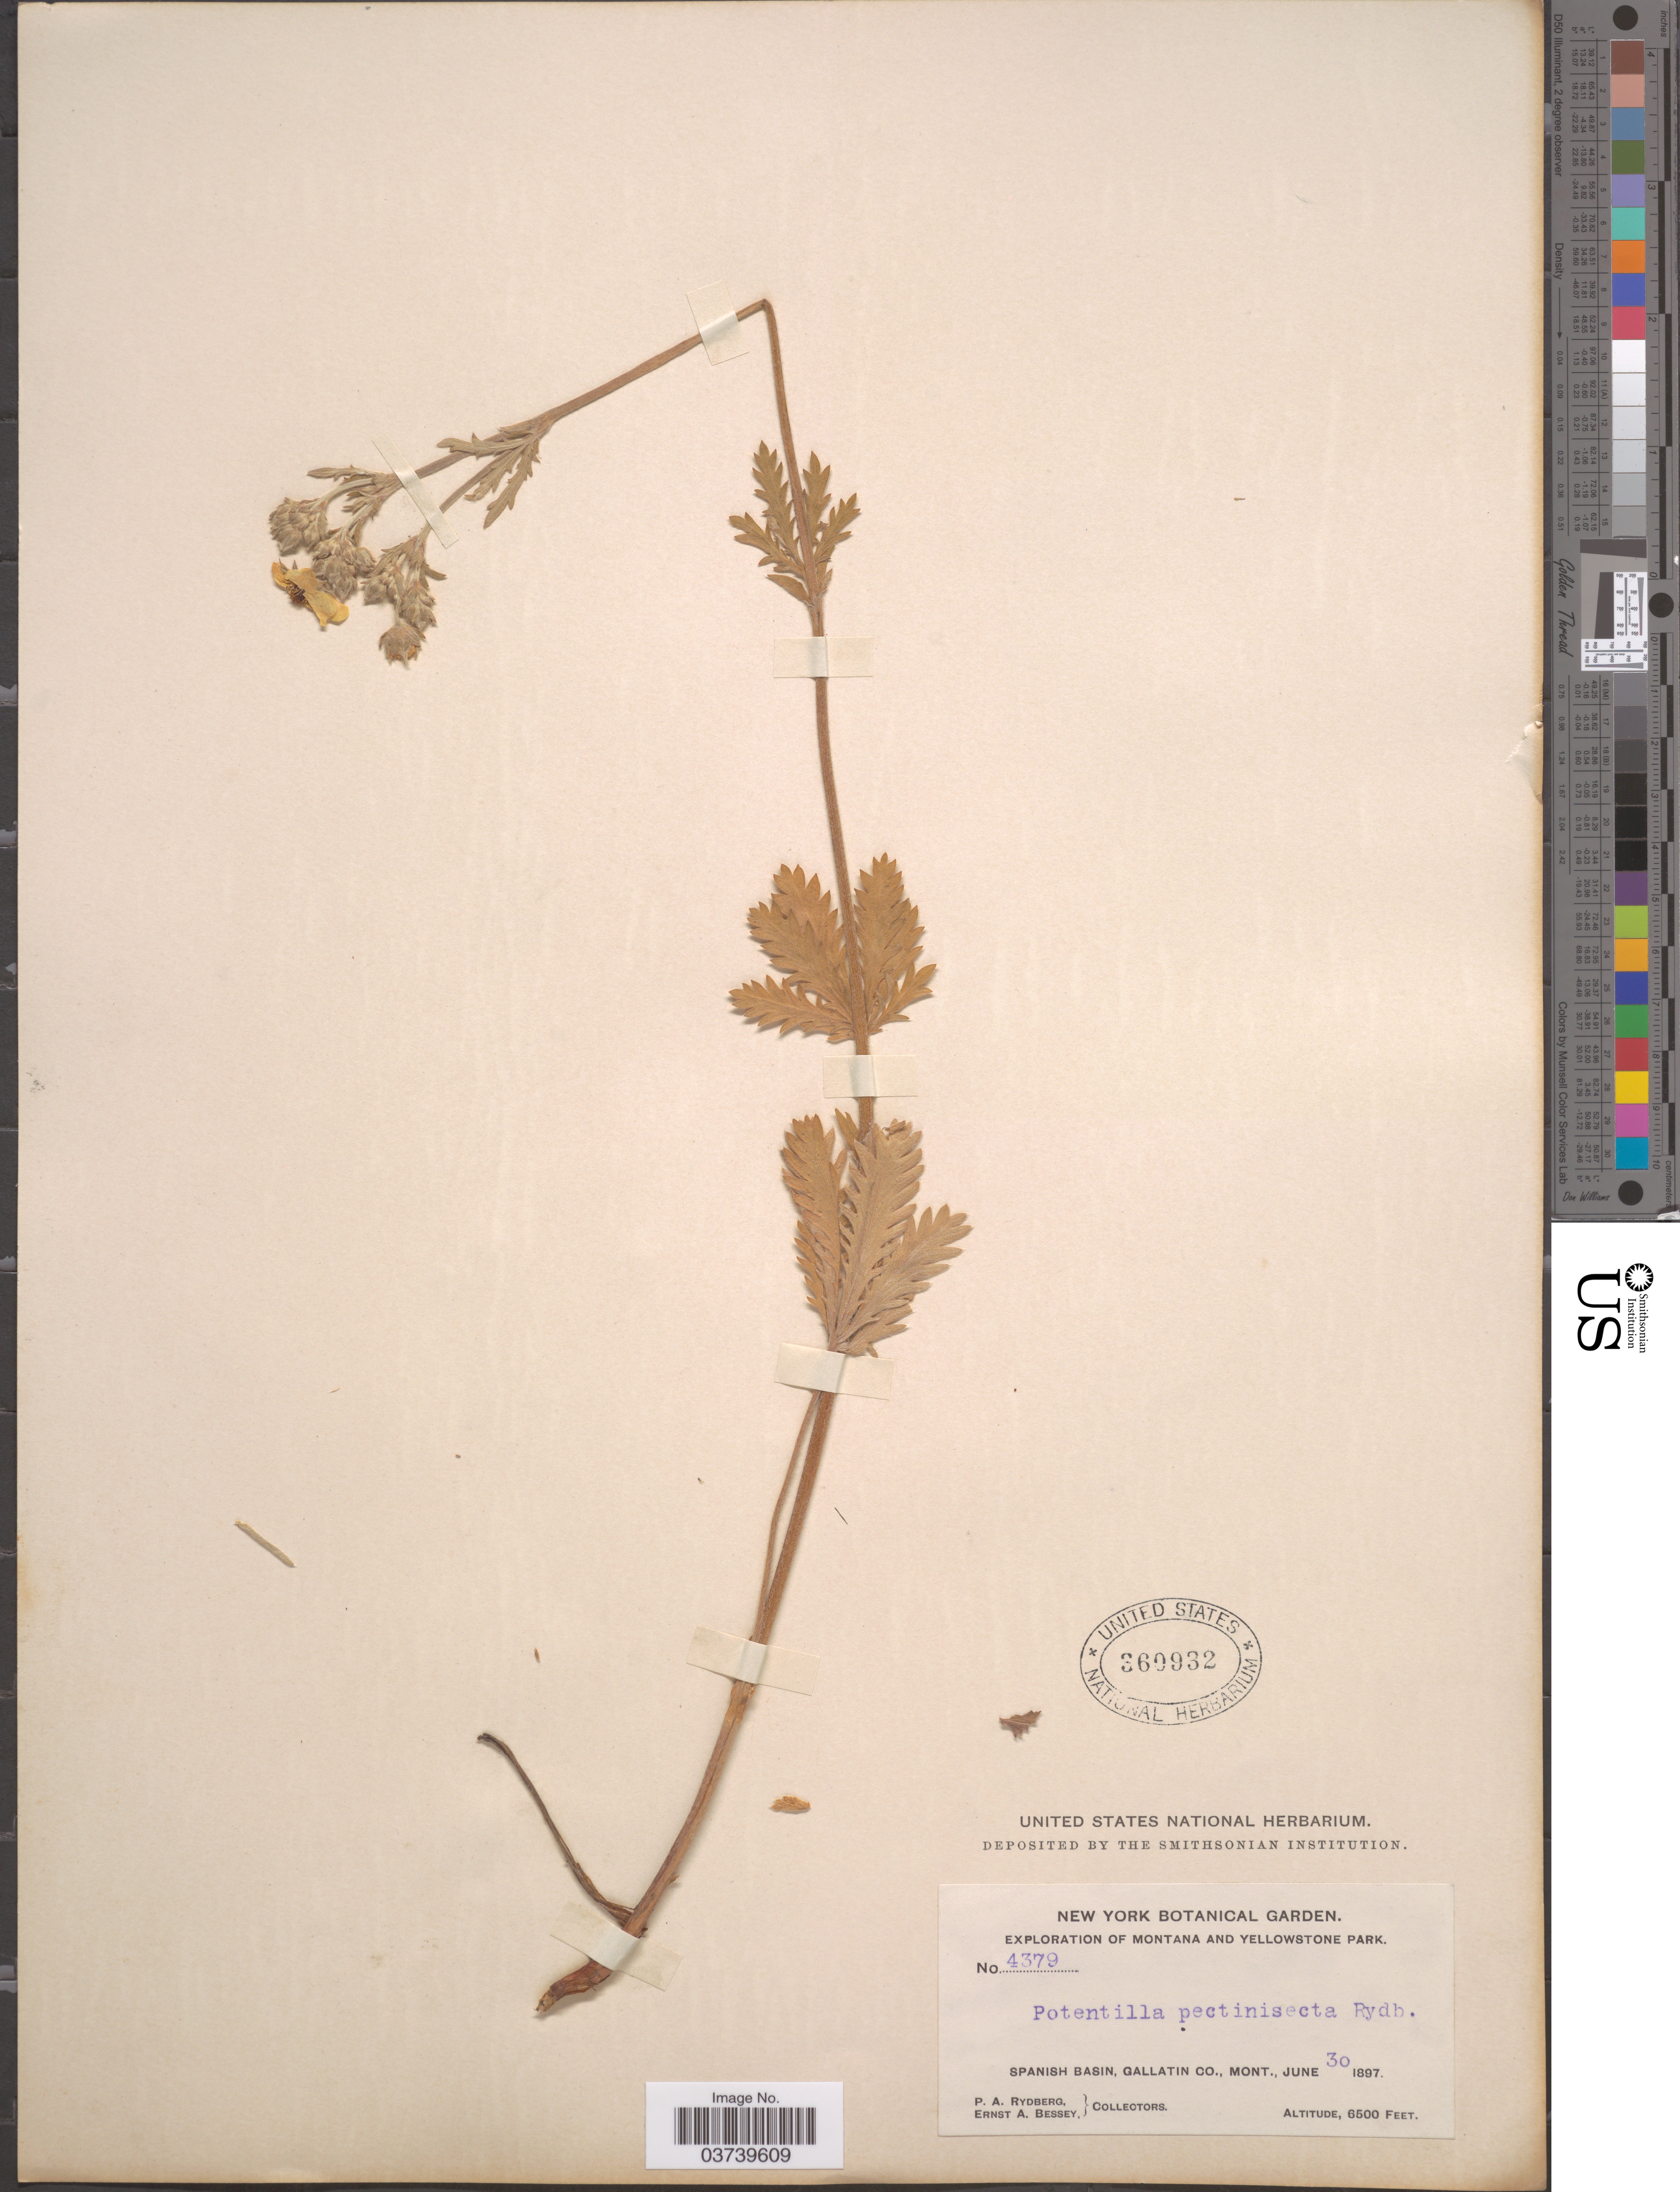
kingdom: Plantae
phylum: Tracheophyta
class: Magnoliopsida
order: Rosales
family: Rosaceae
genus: Potentilla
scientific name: Potentilla gracilis var. elmeri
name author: (Rydb.) Jeps.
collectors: P. A. Rydberg & E. A. Bessey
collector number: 4379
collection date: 1897-06-30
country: United States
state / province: Montana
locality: Yellowstone Park. Spanish Basin, Gallatin Co.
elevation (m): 1981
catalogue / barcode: US 360932